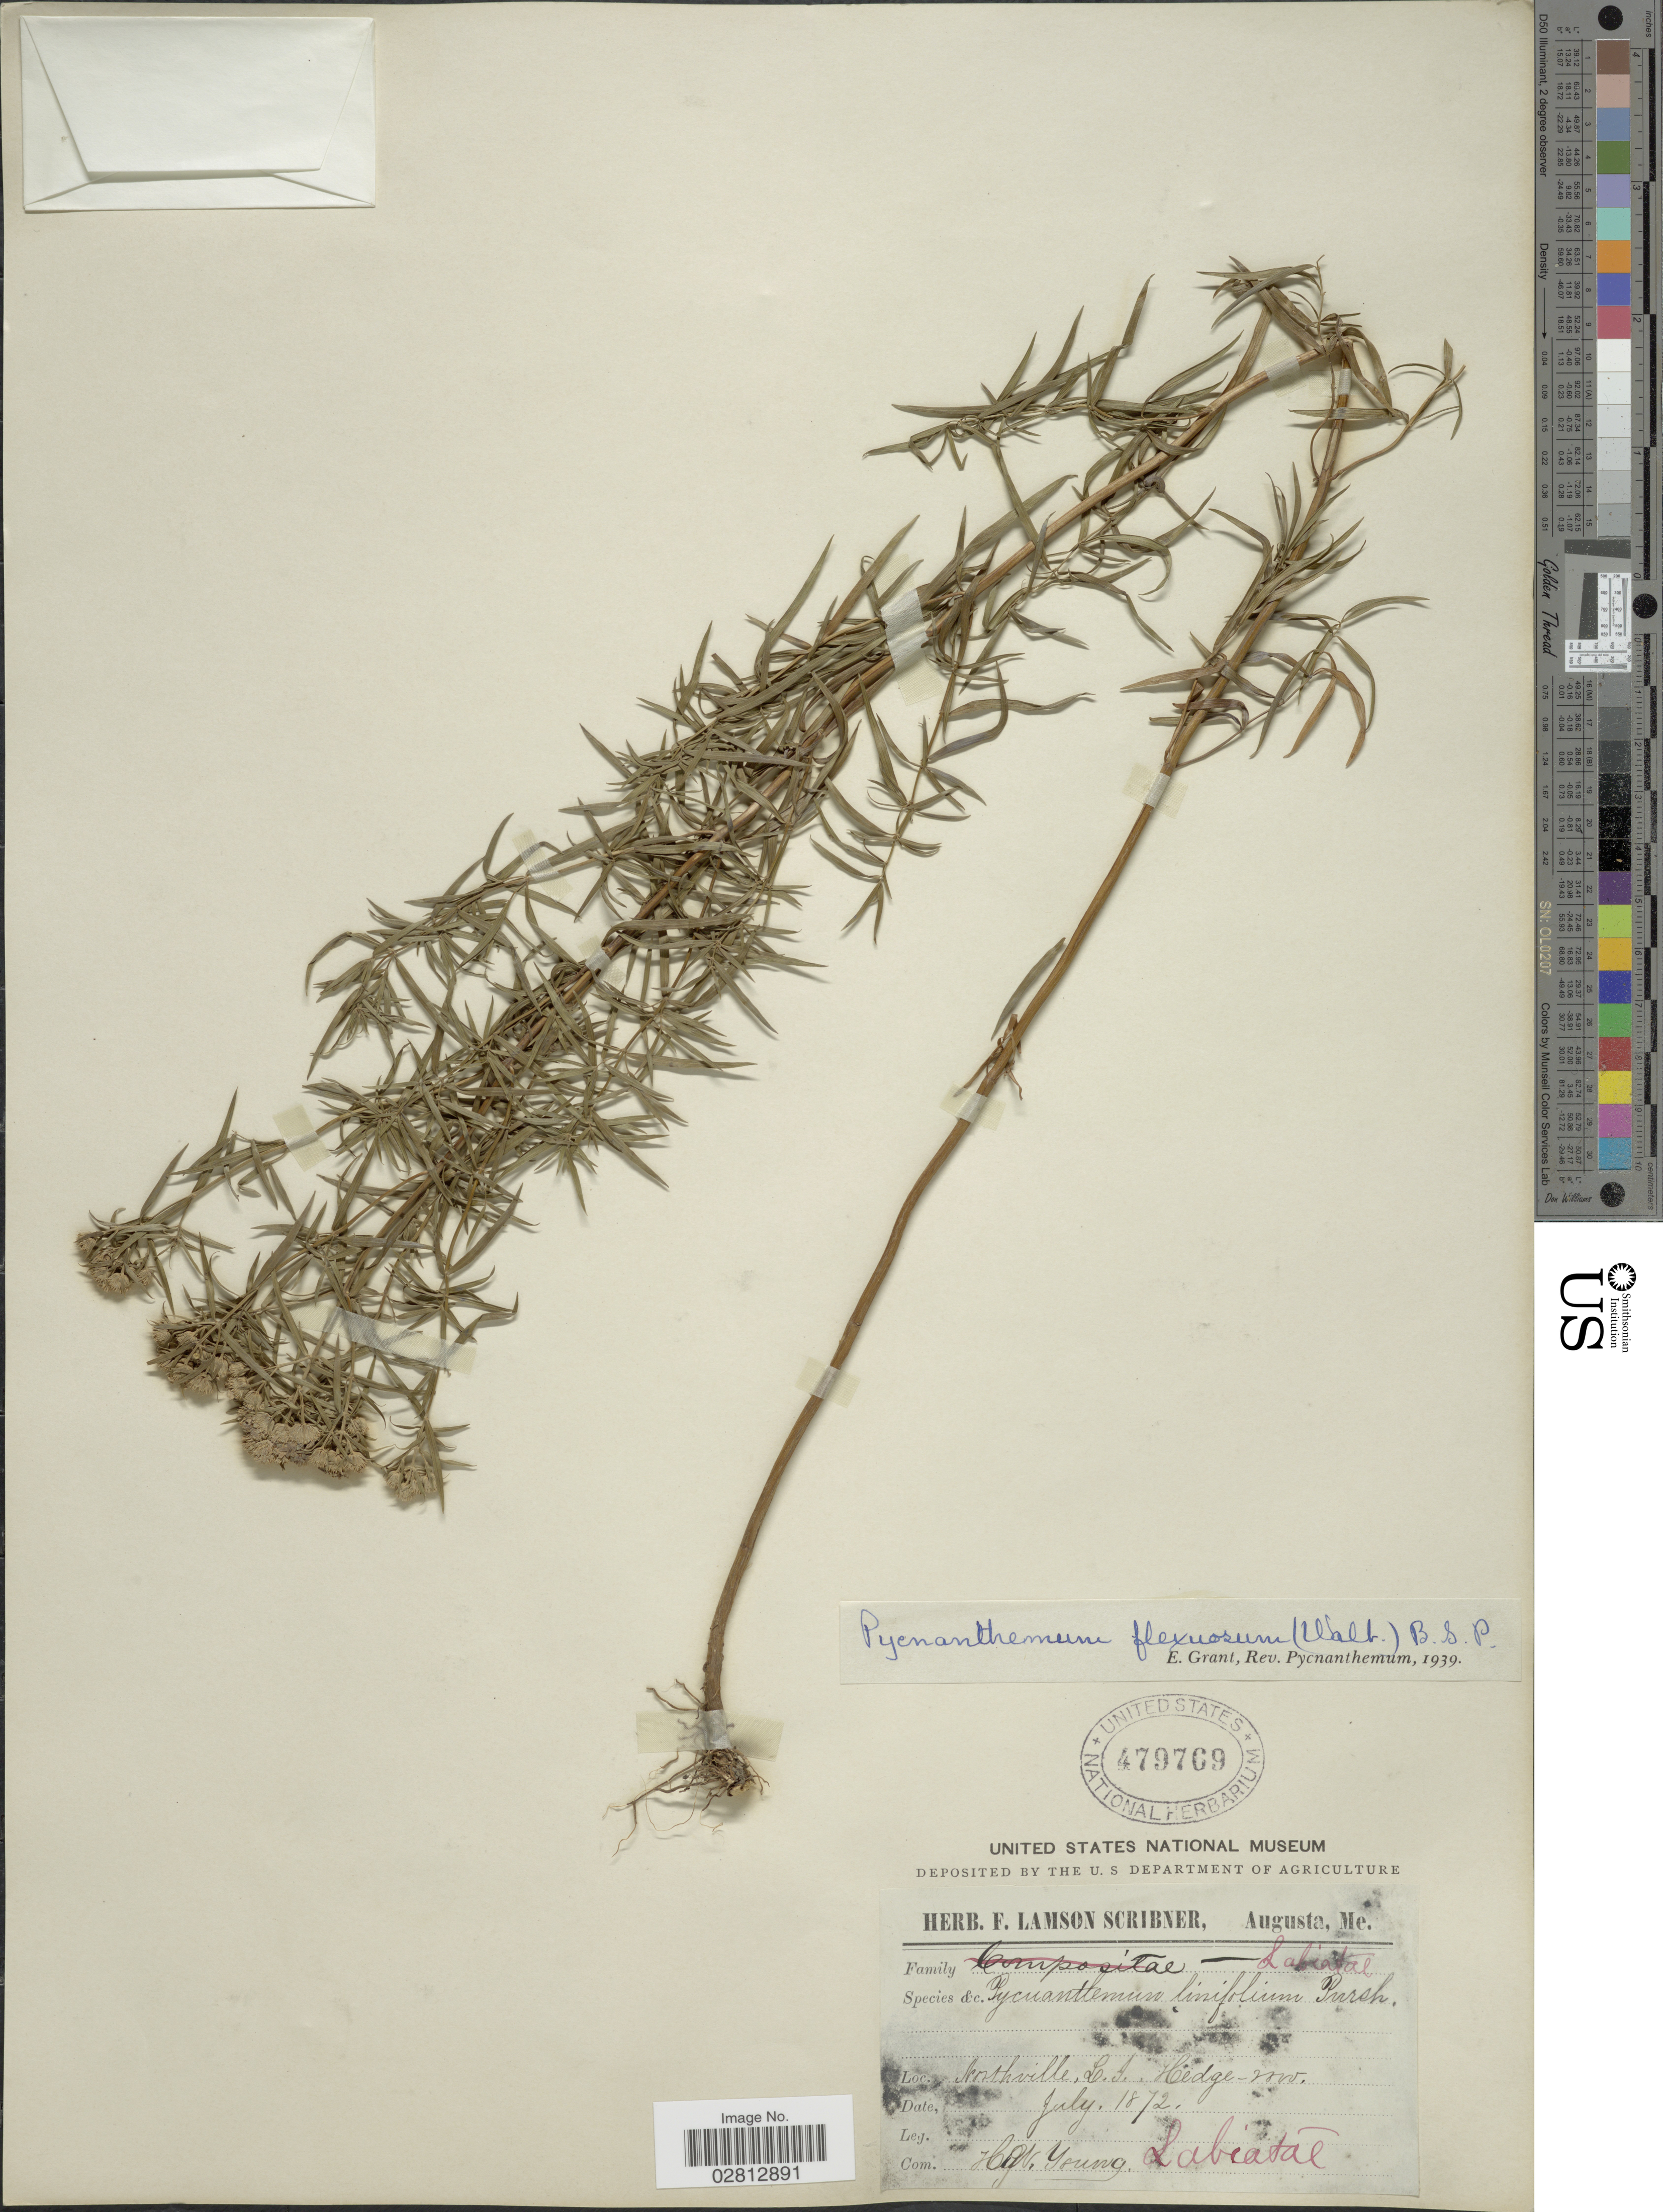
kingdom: Plantae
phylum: Tracheophyta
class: Magnoliopsida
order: Lamiales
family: Lamiaceae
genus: Pycnanthemum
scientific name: Pycnanthemum tenuifolium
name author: Schrad.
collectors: C. Young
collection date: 1872-07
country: United States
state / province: New York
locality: Northville, L.I.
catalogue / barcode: US 479769